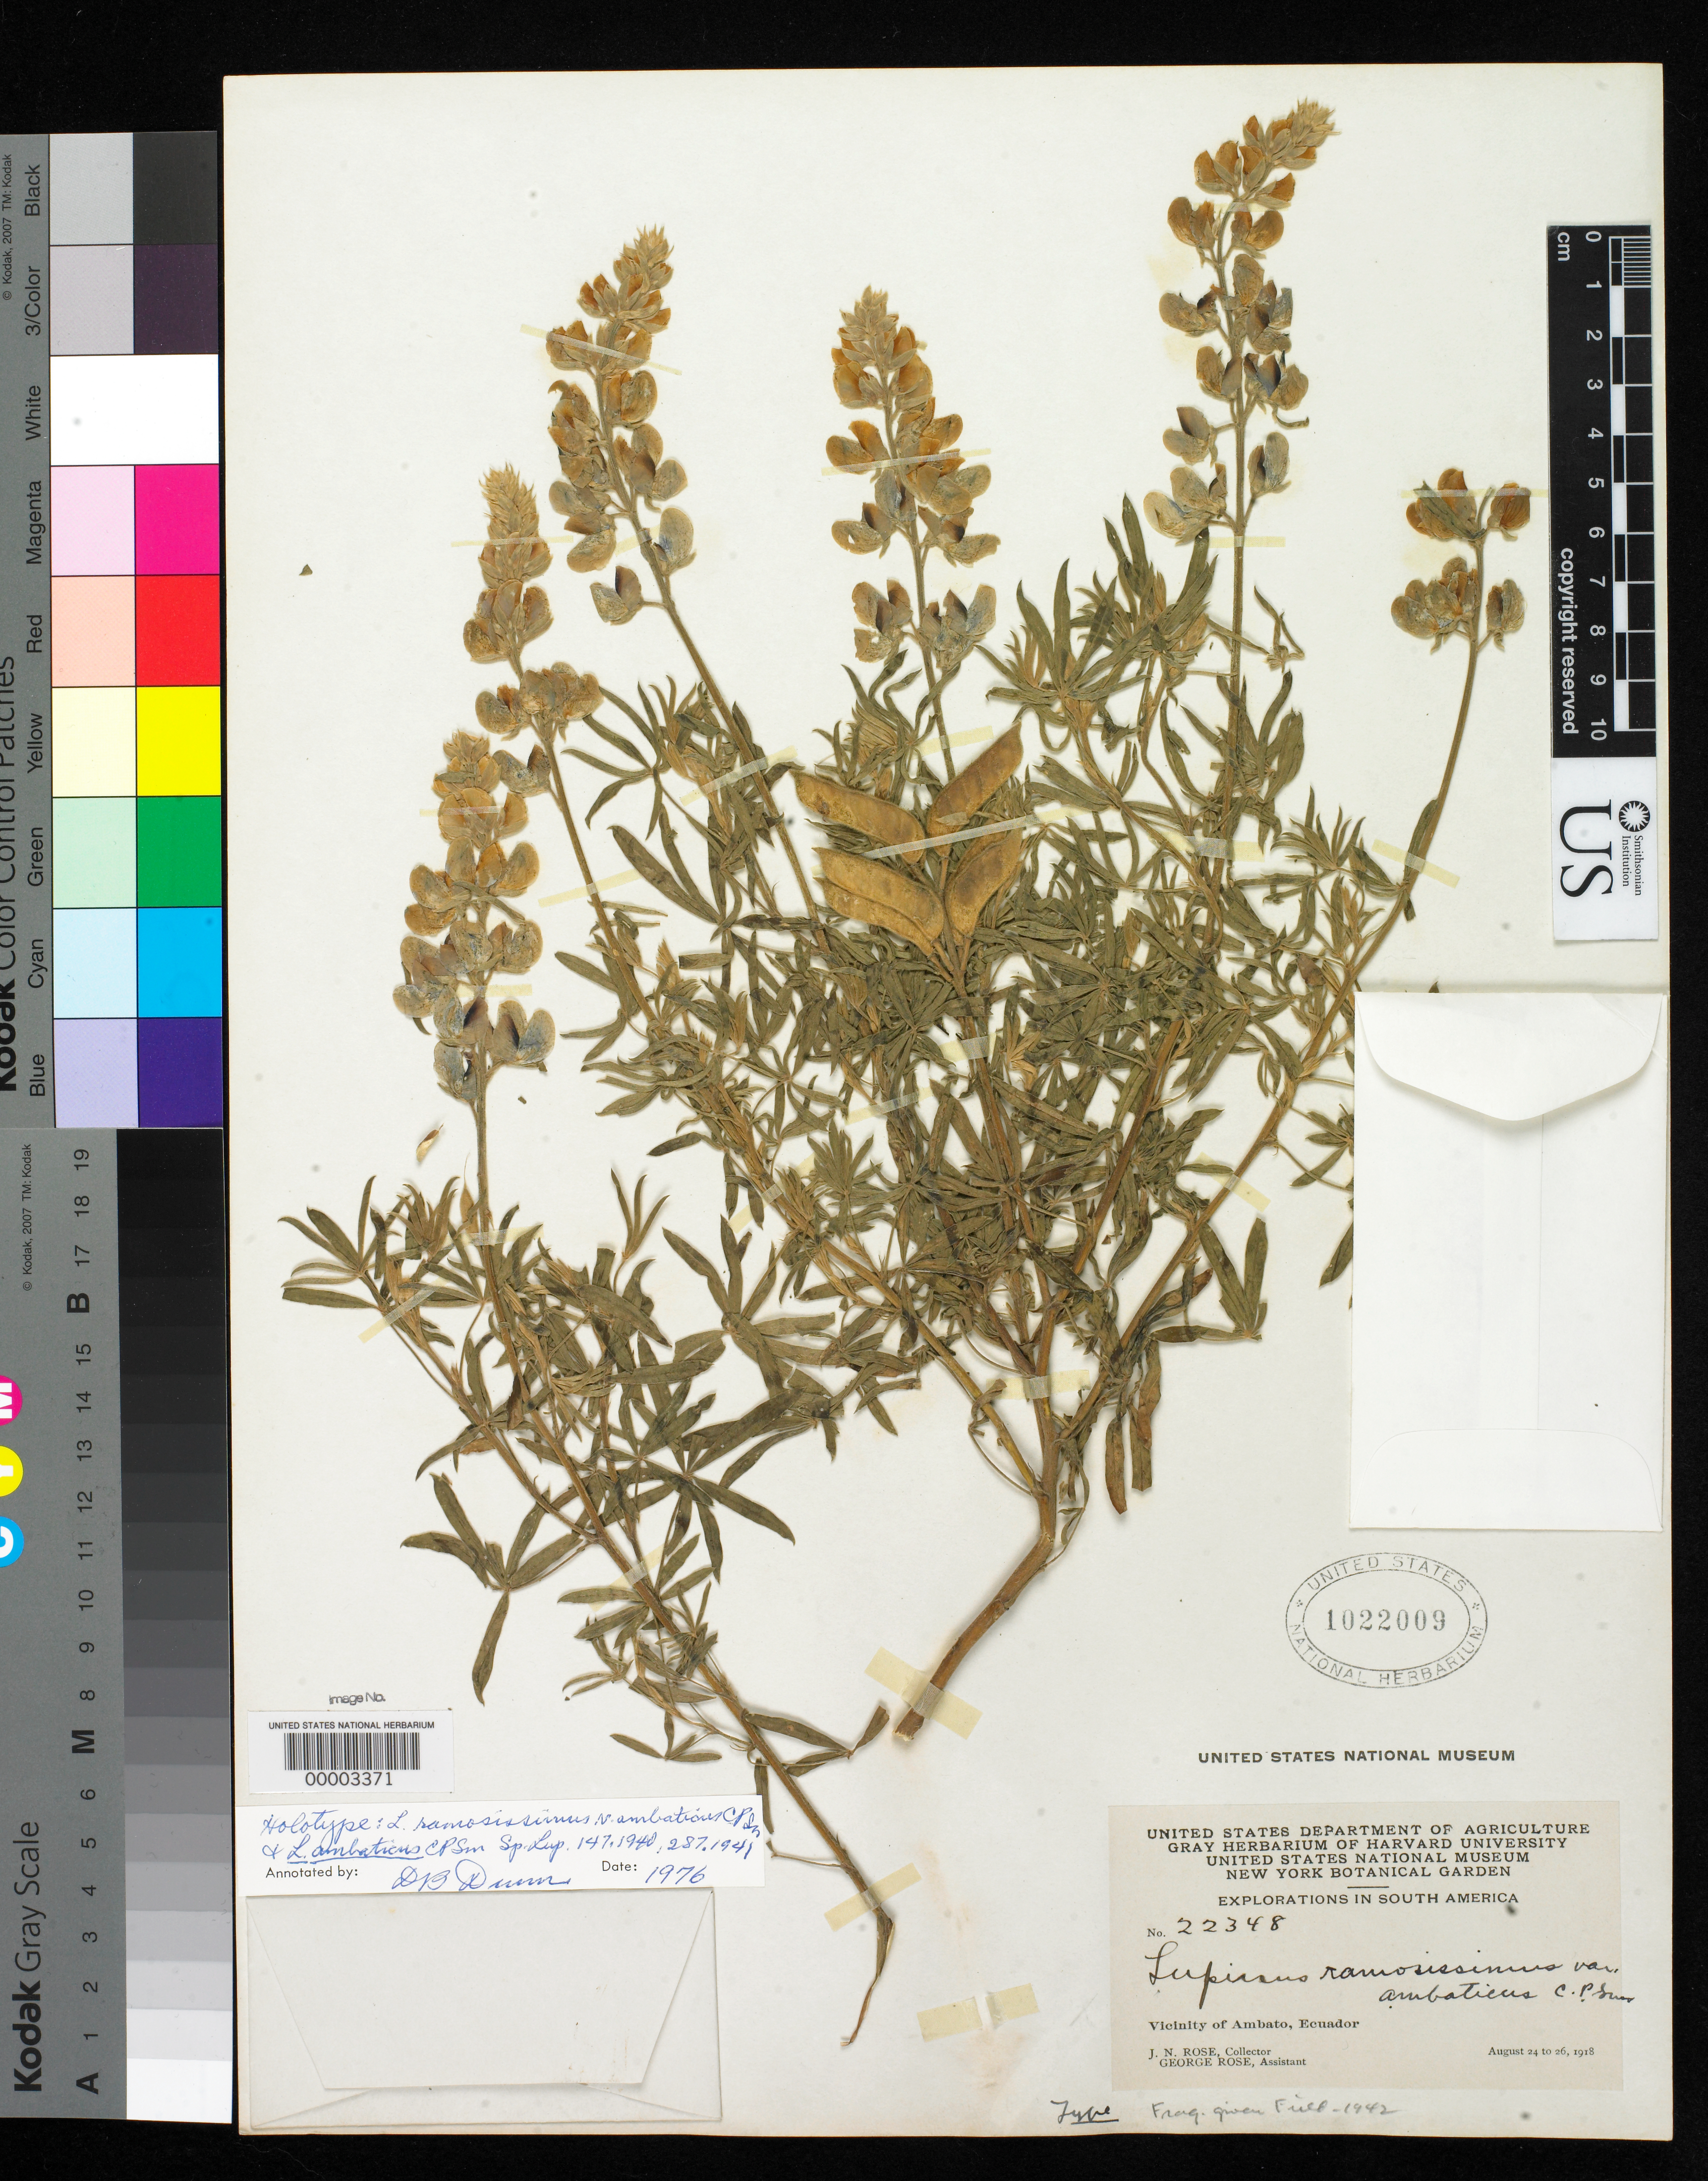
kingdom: Plantae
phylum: Tracheophyta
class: Magnoliopsida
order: Fabales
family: Fabaceae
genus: Lupinus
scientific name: Lupinus ramosissimus var. ambaticus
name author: C.P. Sm.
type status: Holotype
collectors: J. N. Rose & G. Rose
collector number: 22348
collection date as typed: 24 Aug 1918 to 26 Aug 1918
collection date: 1918-08-24/1918-08-26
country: Ecuador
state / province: Tungurahua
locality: Ambato vicinity.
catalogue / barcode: US 1022009